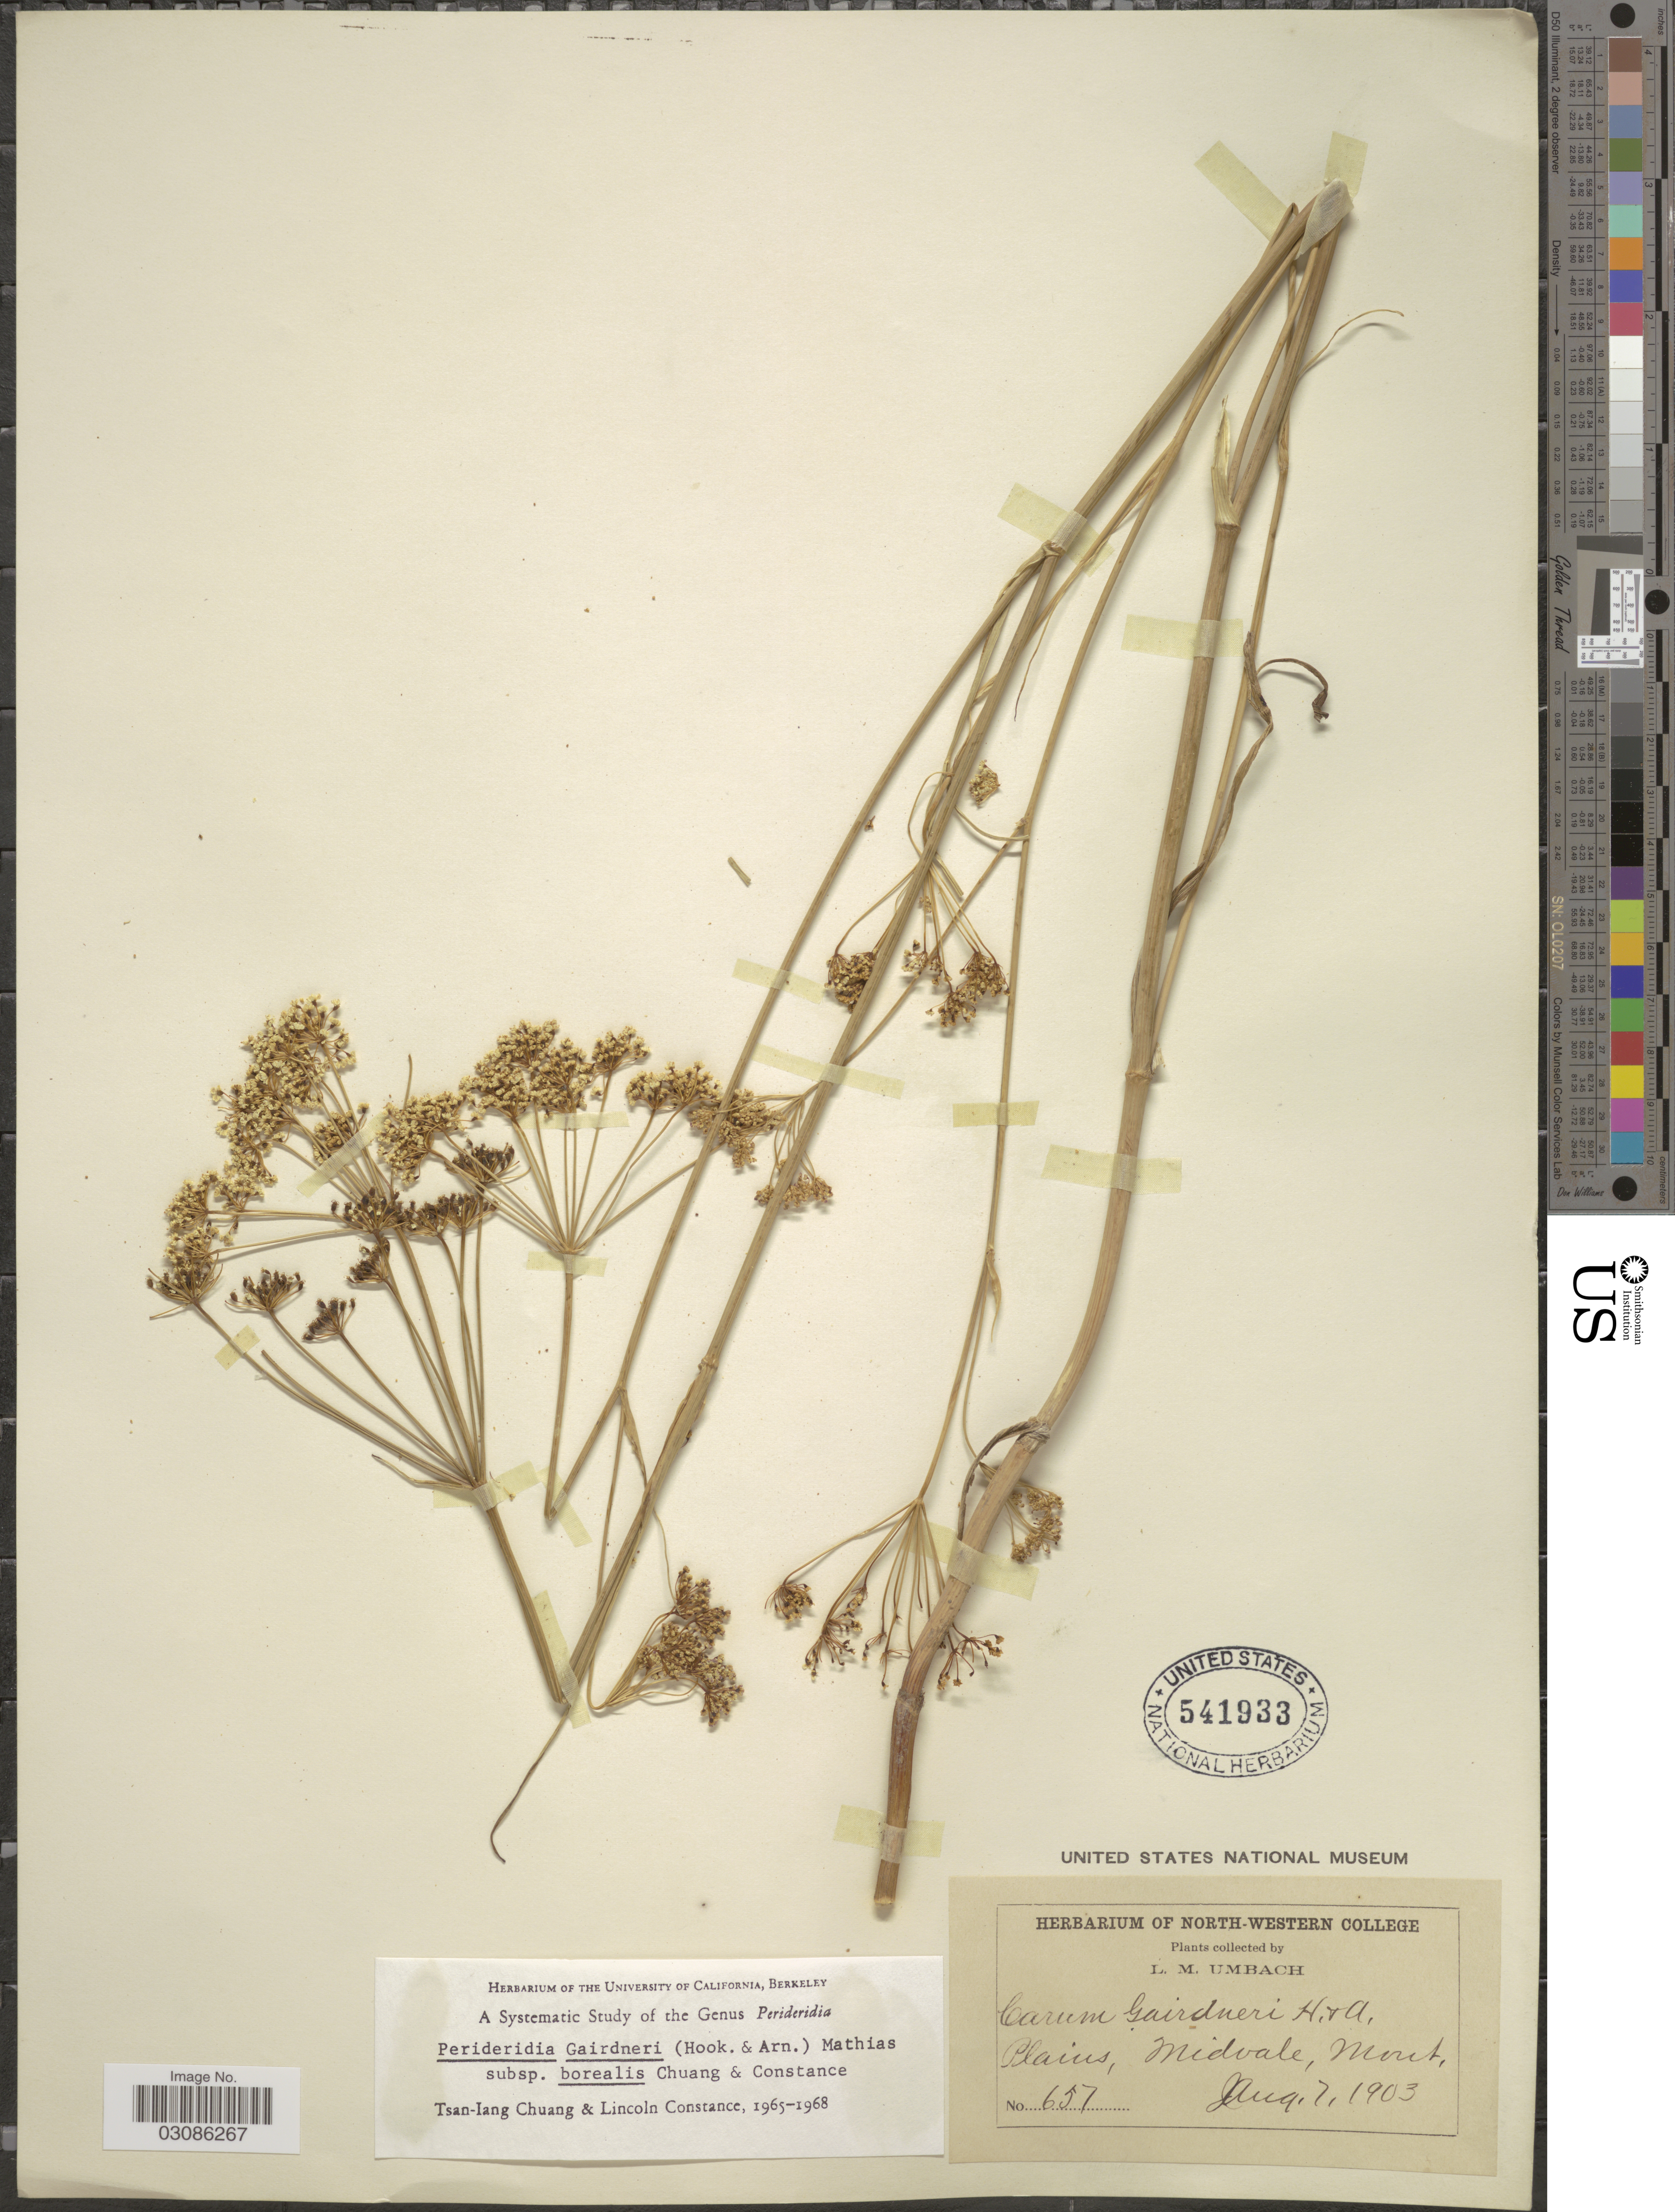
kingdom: Plantae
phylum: Tracheophyta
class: Magnoliopsida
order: Apiales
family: Apiaceae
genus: Perideridia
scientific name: Perideridia gairdneri subsp. borealis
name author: T.I. Chuang & Constance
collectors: L. M. Umbach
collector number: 657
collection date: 1903-08-07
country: United States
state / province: Montana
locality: Plains, Midvale, Mont.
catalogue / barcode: US 541933